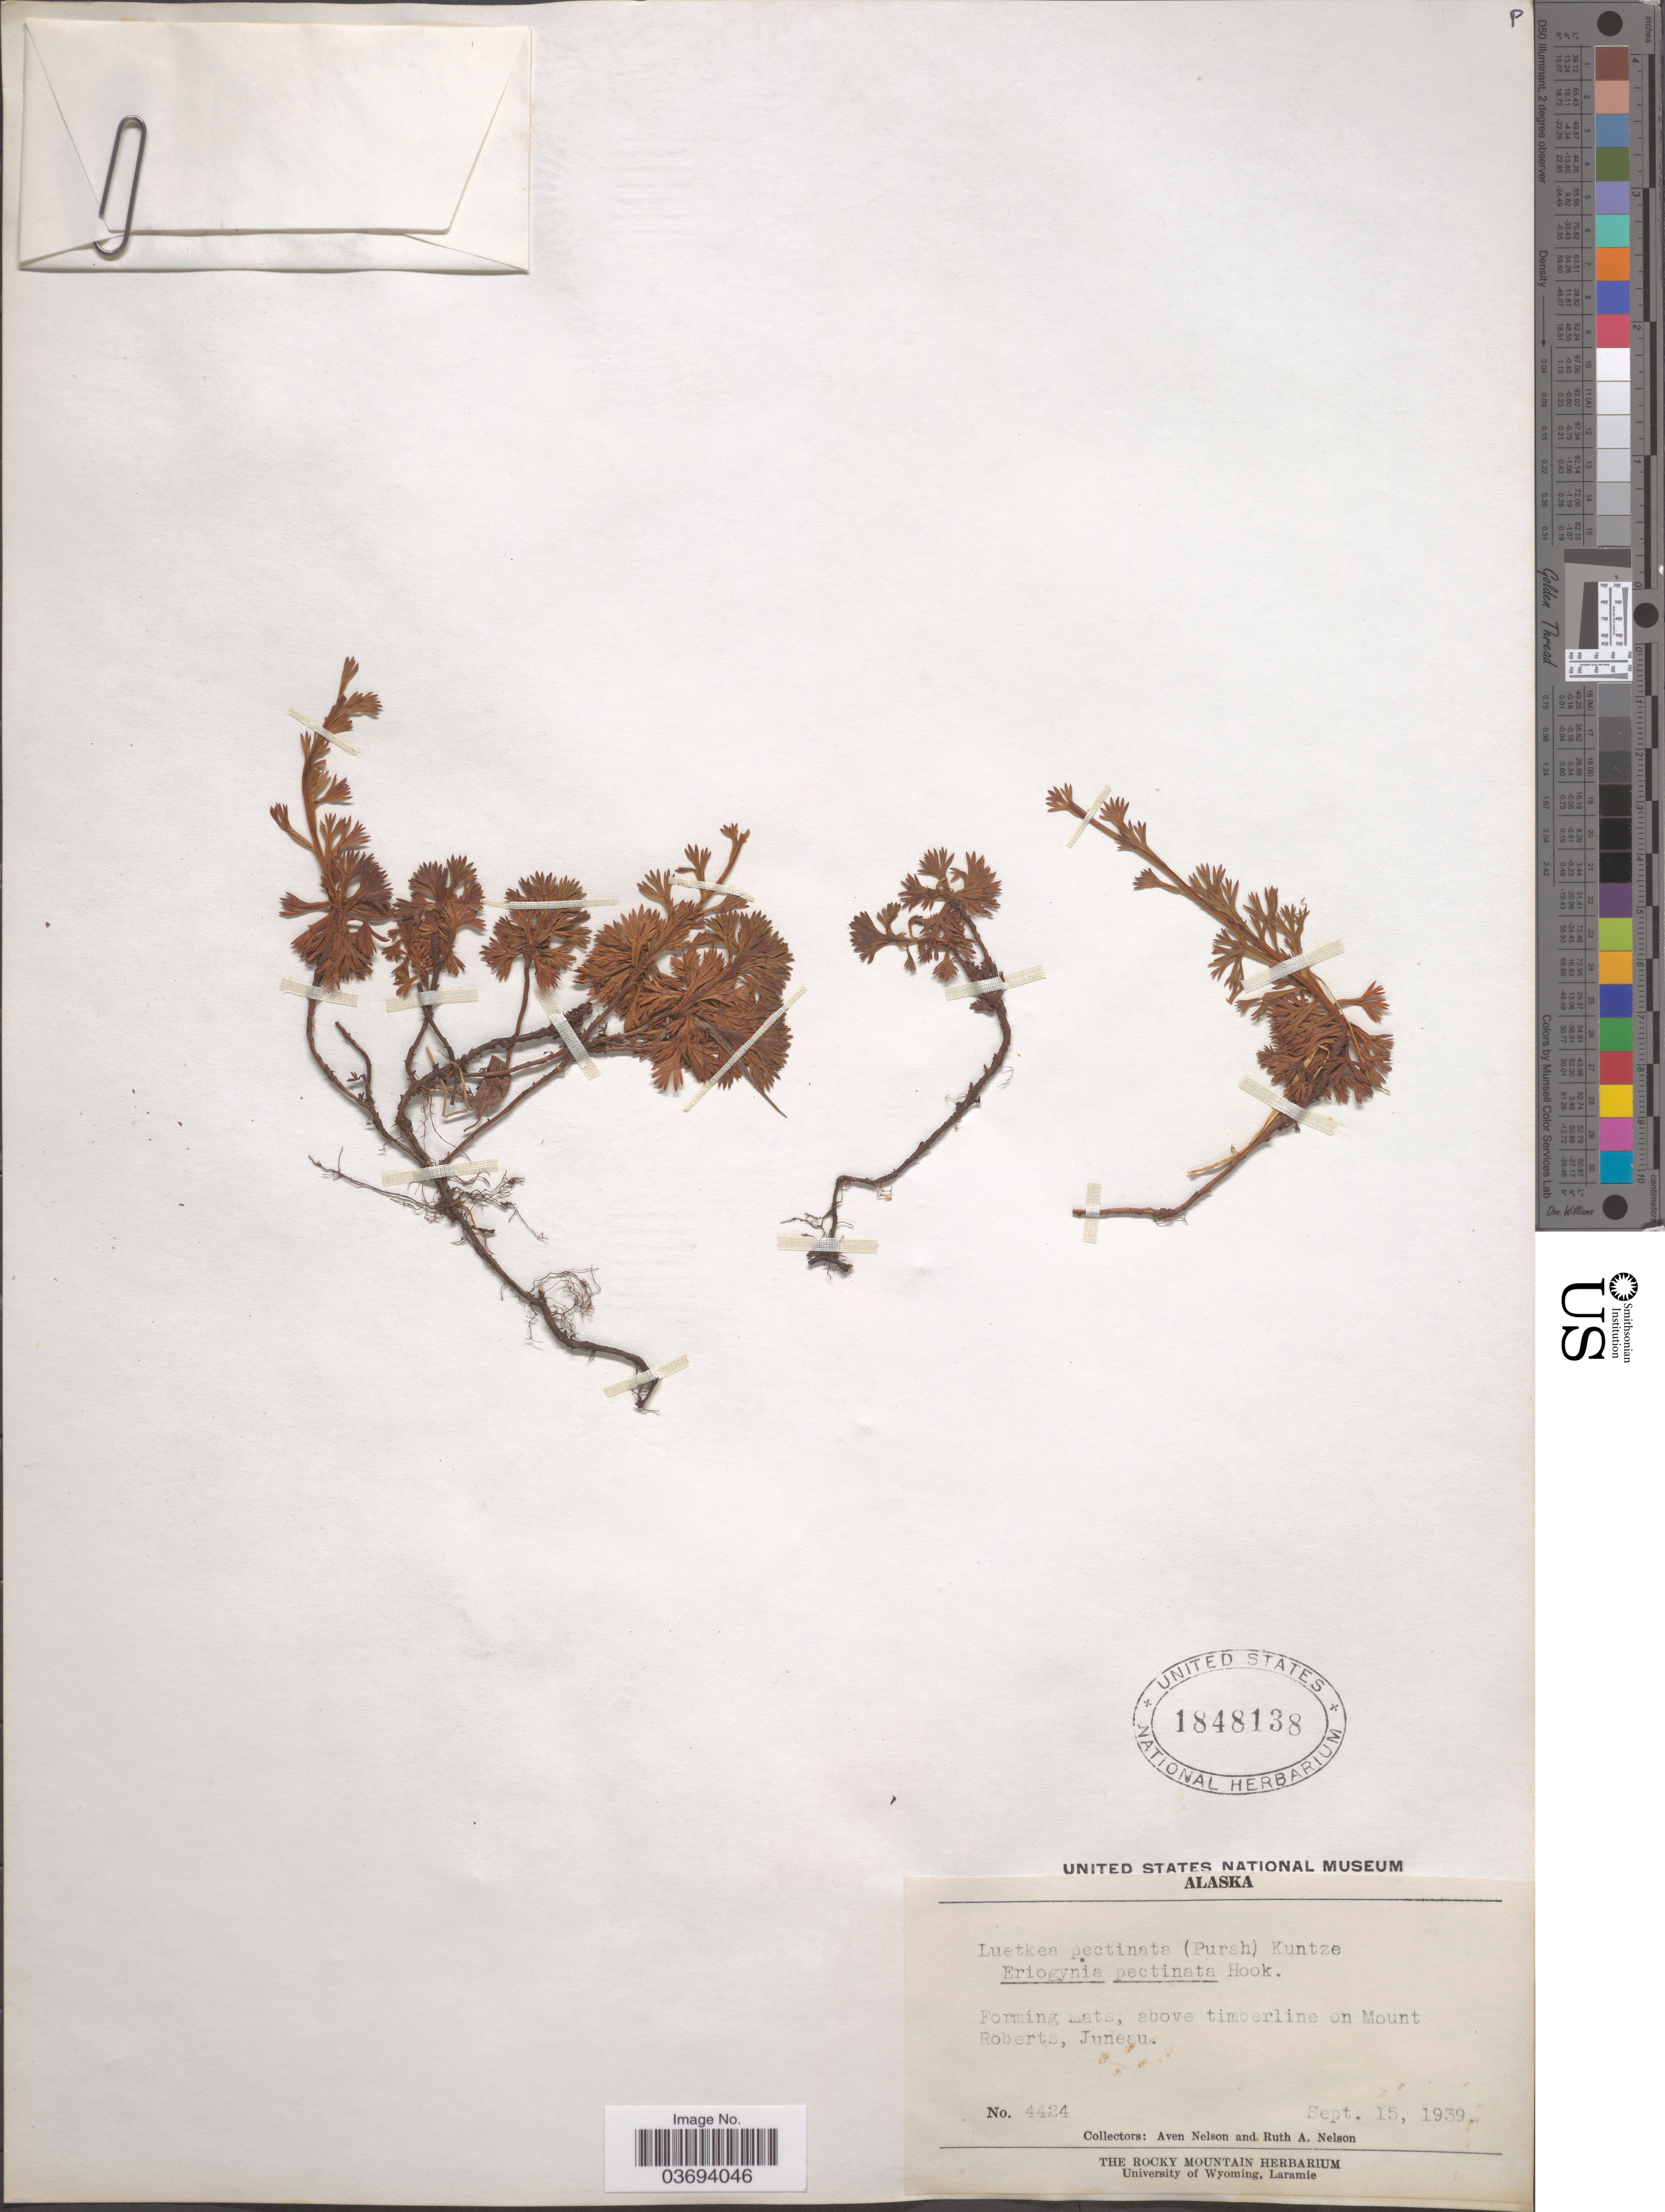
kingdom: Plantae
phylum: Tracheophyta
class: Magnoliopsida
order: Rosales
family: Rosaceae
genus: Luetkea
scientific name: Luetkea pectinata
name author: (Pursh) Kuntze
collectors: A. Nelson & R. A. Nelson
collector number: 4424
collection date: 1939-09-15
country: United States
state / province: Alaska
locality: Above timberline on Mount Roberts, Juneau.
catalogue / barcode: US 1848138